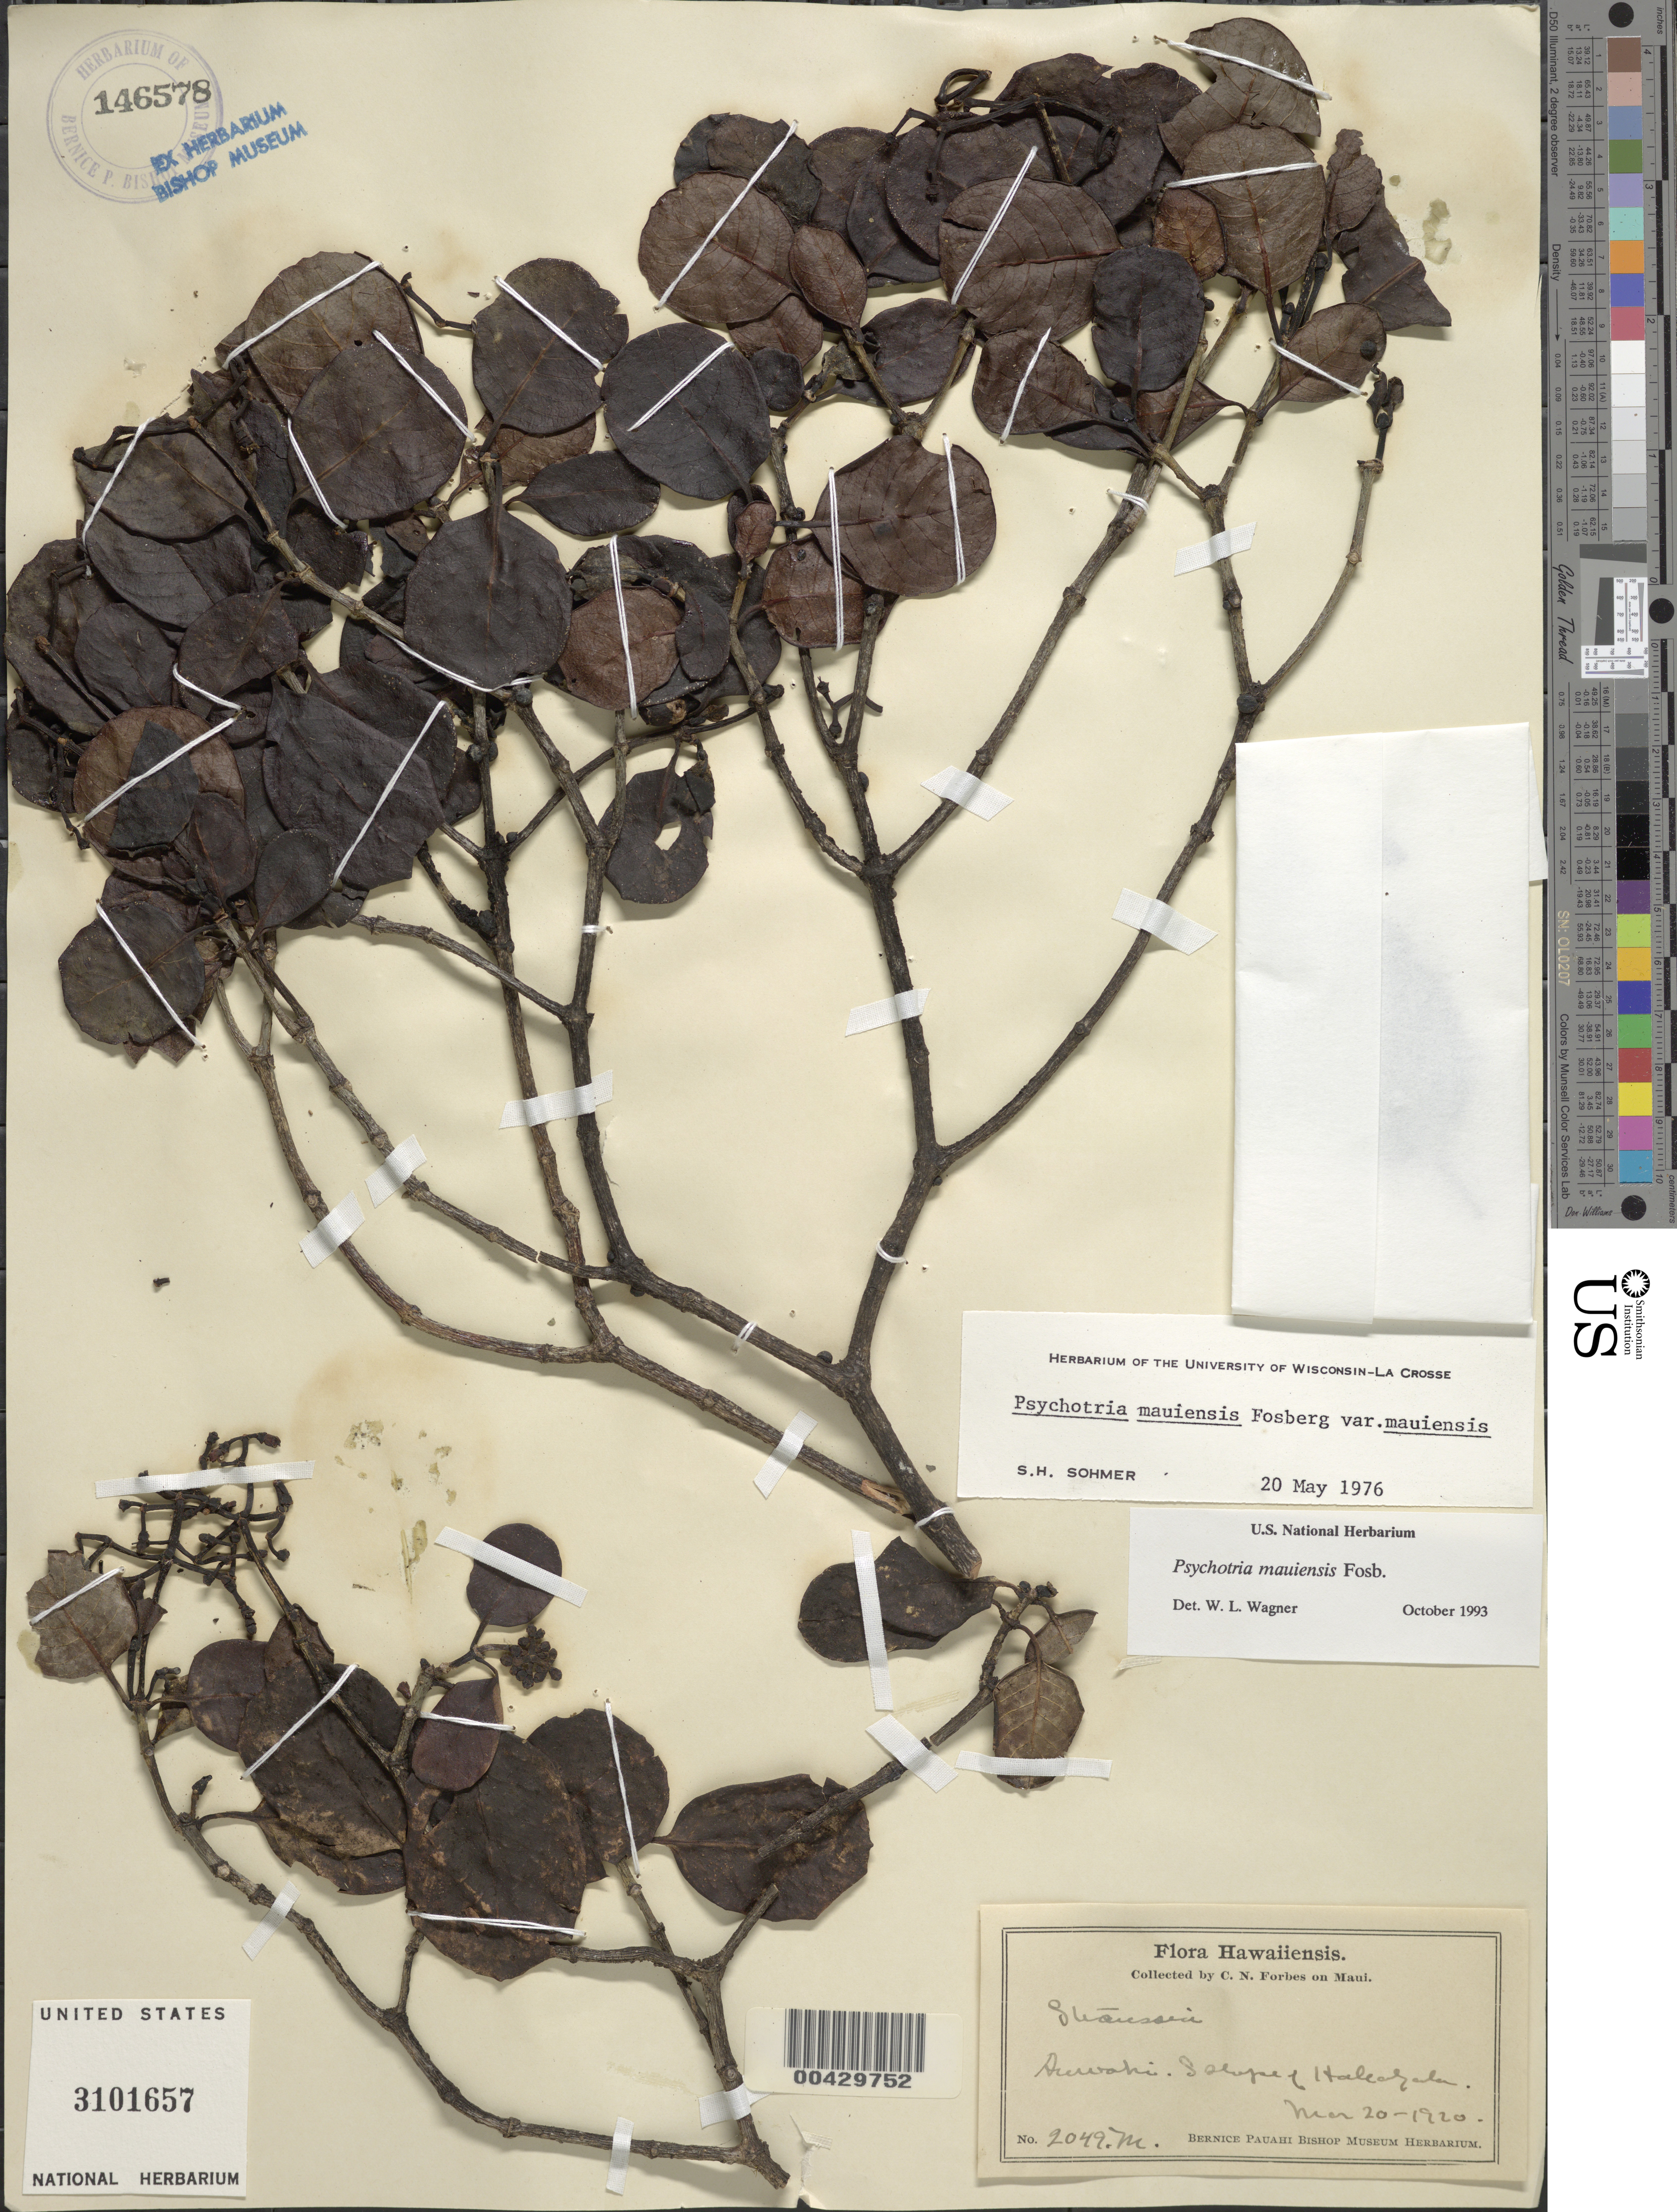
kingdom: Plantae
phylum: Tracheophyta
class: Magnoliopsida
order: Gentianales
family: Rubiaceae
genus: Psychotria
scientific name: Psychotria mauiensis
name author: Fosberg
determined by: Wagner, W. L., (BOT), Smithsonian Institution - National Museum of Natural History (UNITED STATES)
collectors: C. N. Forbes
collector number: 2049.M.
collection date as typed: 20 Mar 1920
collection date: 1920-03-20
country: United States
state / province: Hawaii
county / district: Maui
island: Maui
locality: Auwahi, S slope of Haleakala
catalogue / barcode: US 3101657